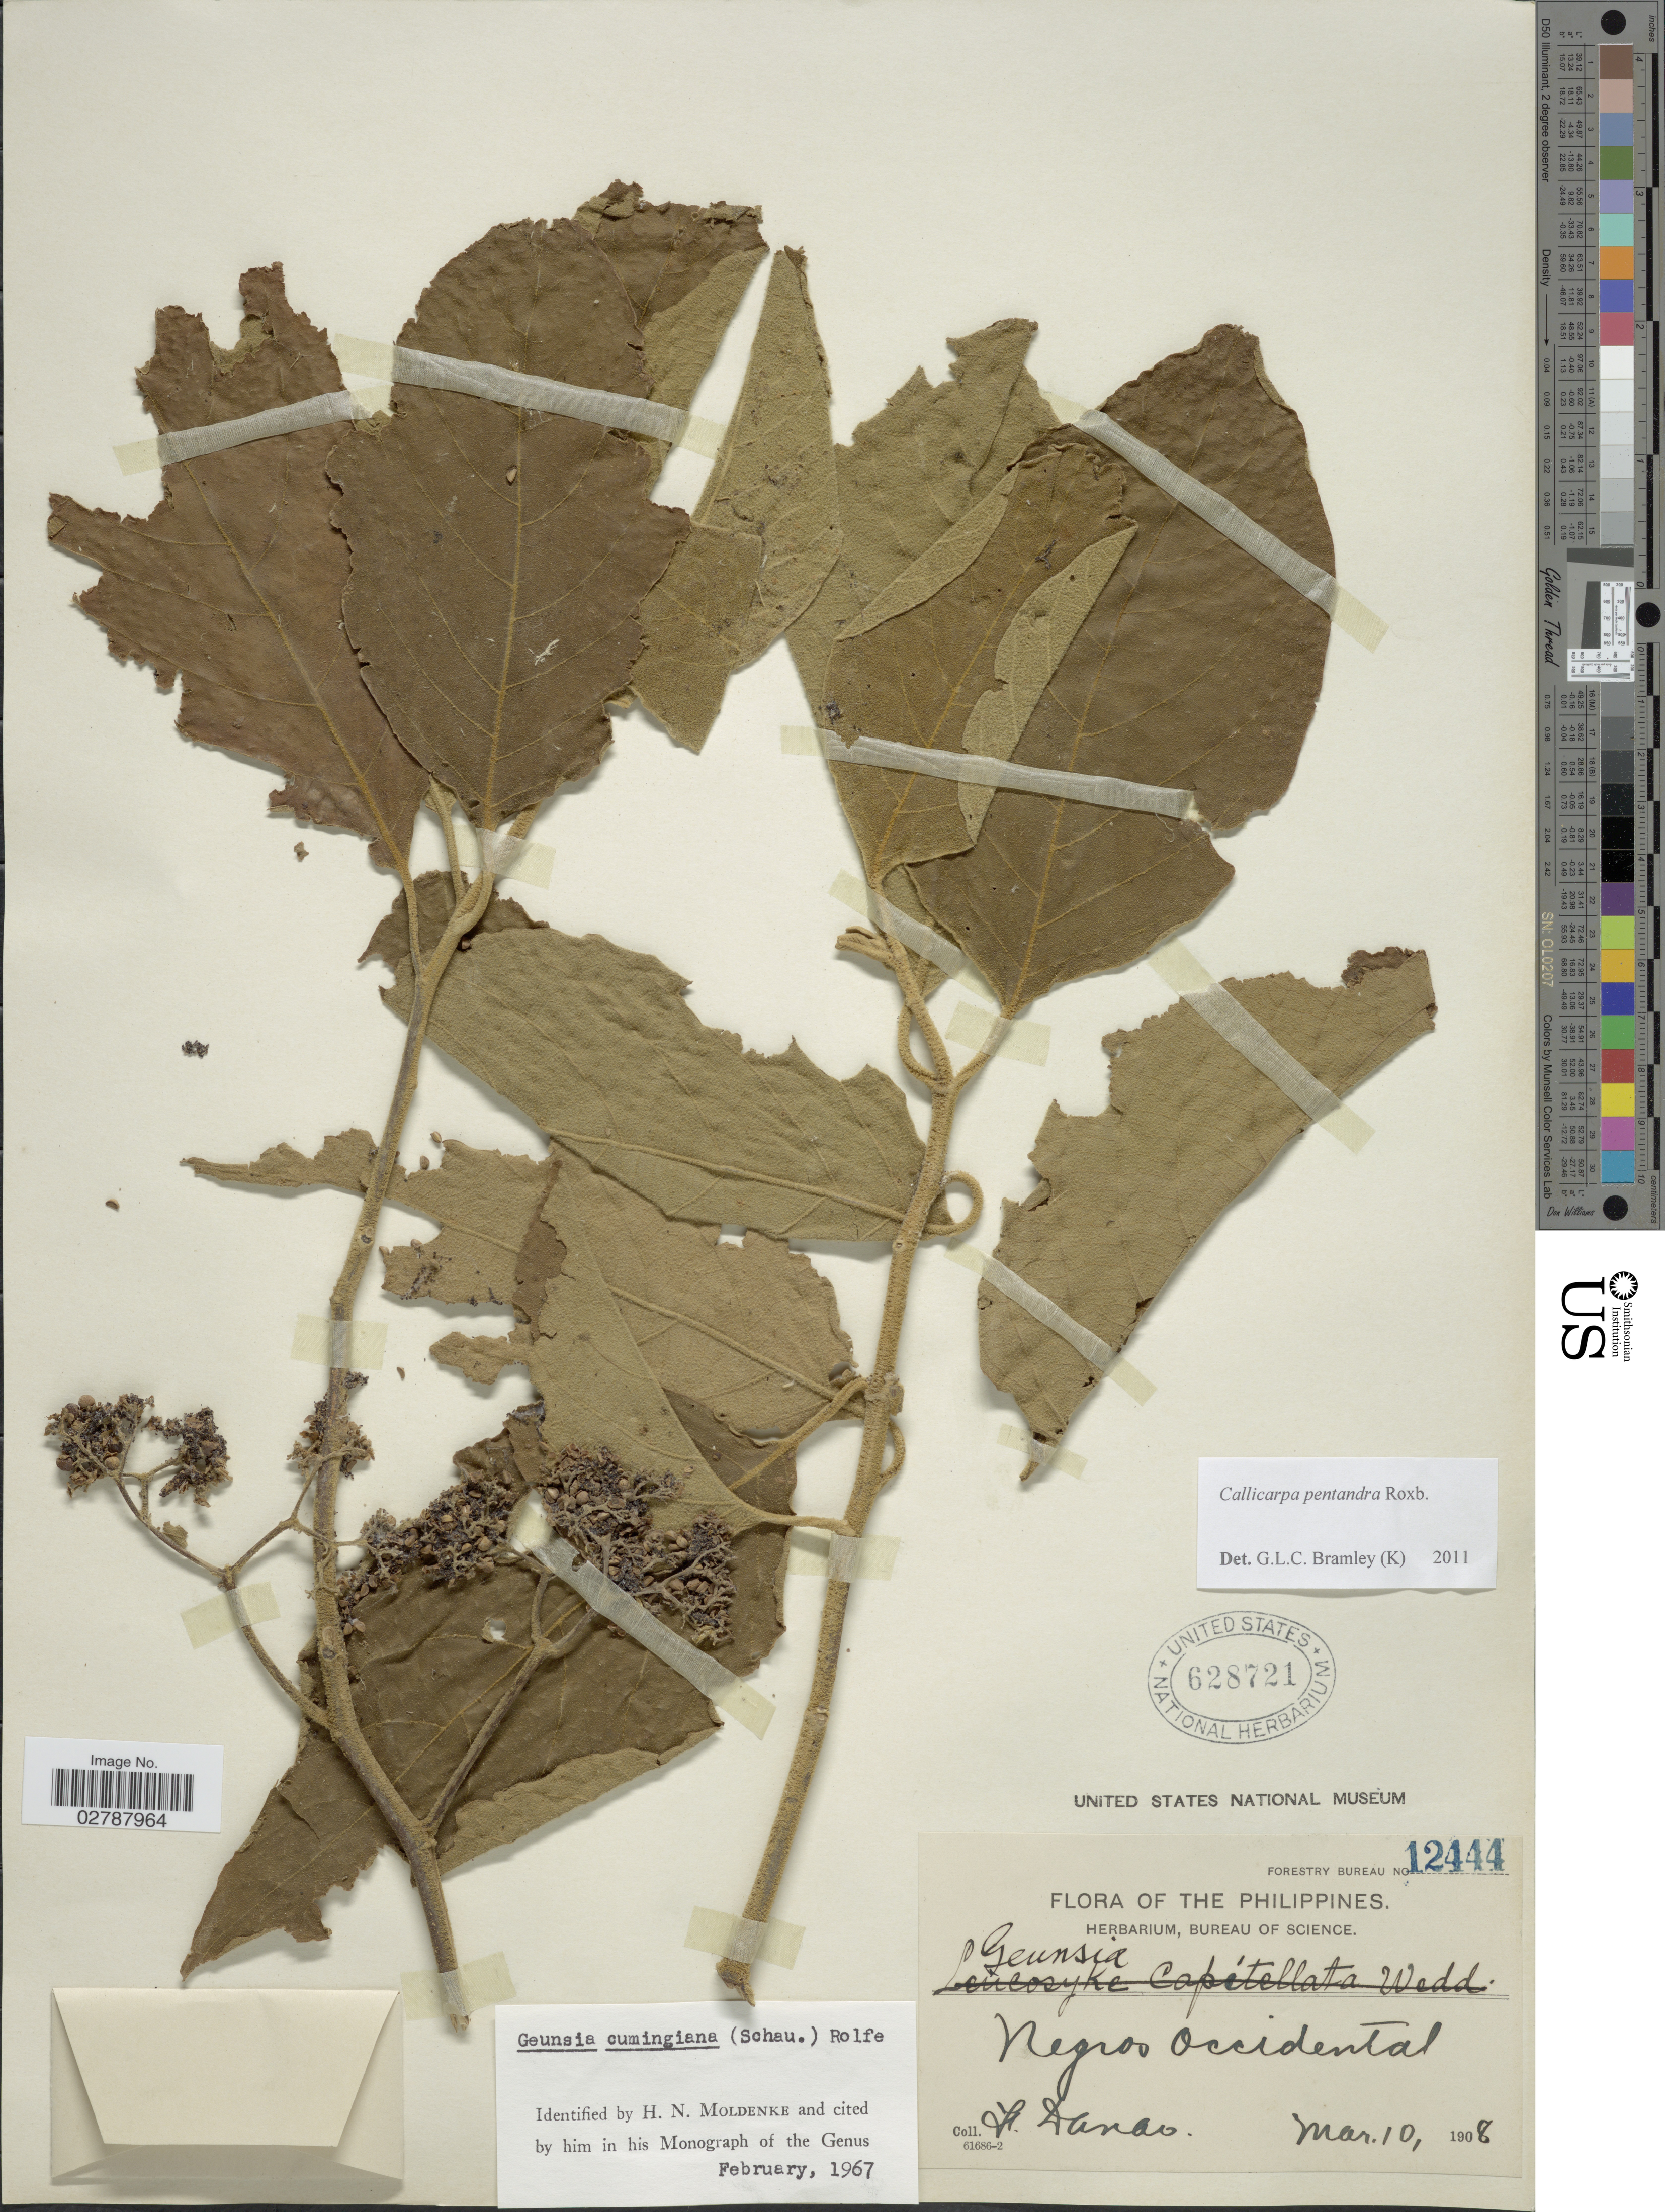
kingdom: Plantae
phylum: Tracheophyta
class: Magnoliopsida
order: Lamiales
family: Lamiaceae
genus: Callicarpa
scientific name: Callicarpa pentandra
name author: Roxb.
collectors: F. Danao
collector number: Forestry Bureau12444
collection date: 1908-03-10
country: Philippines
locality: Negros Occidental.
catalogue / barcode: US 628721